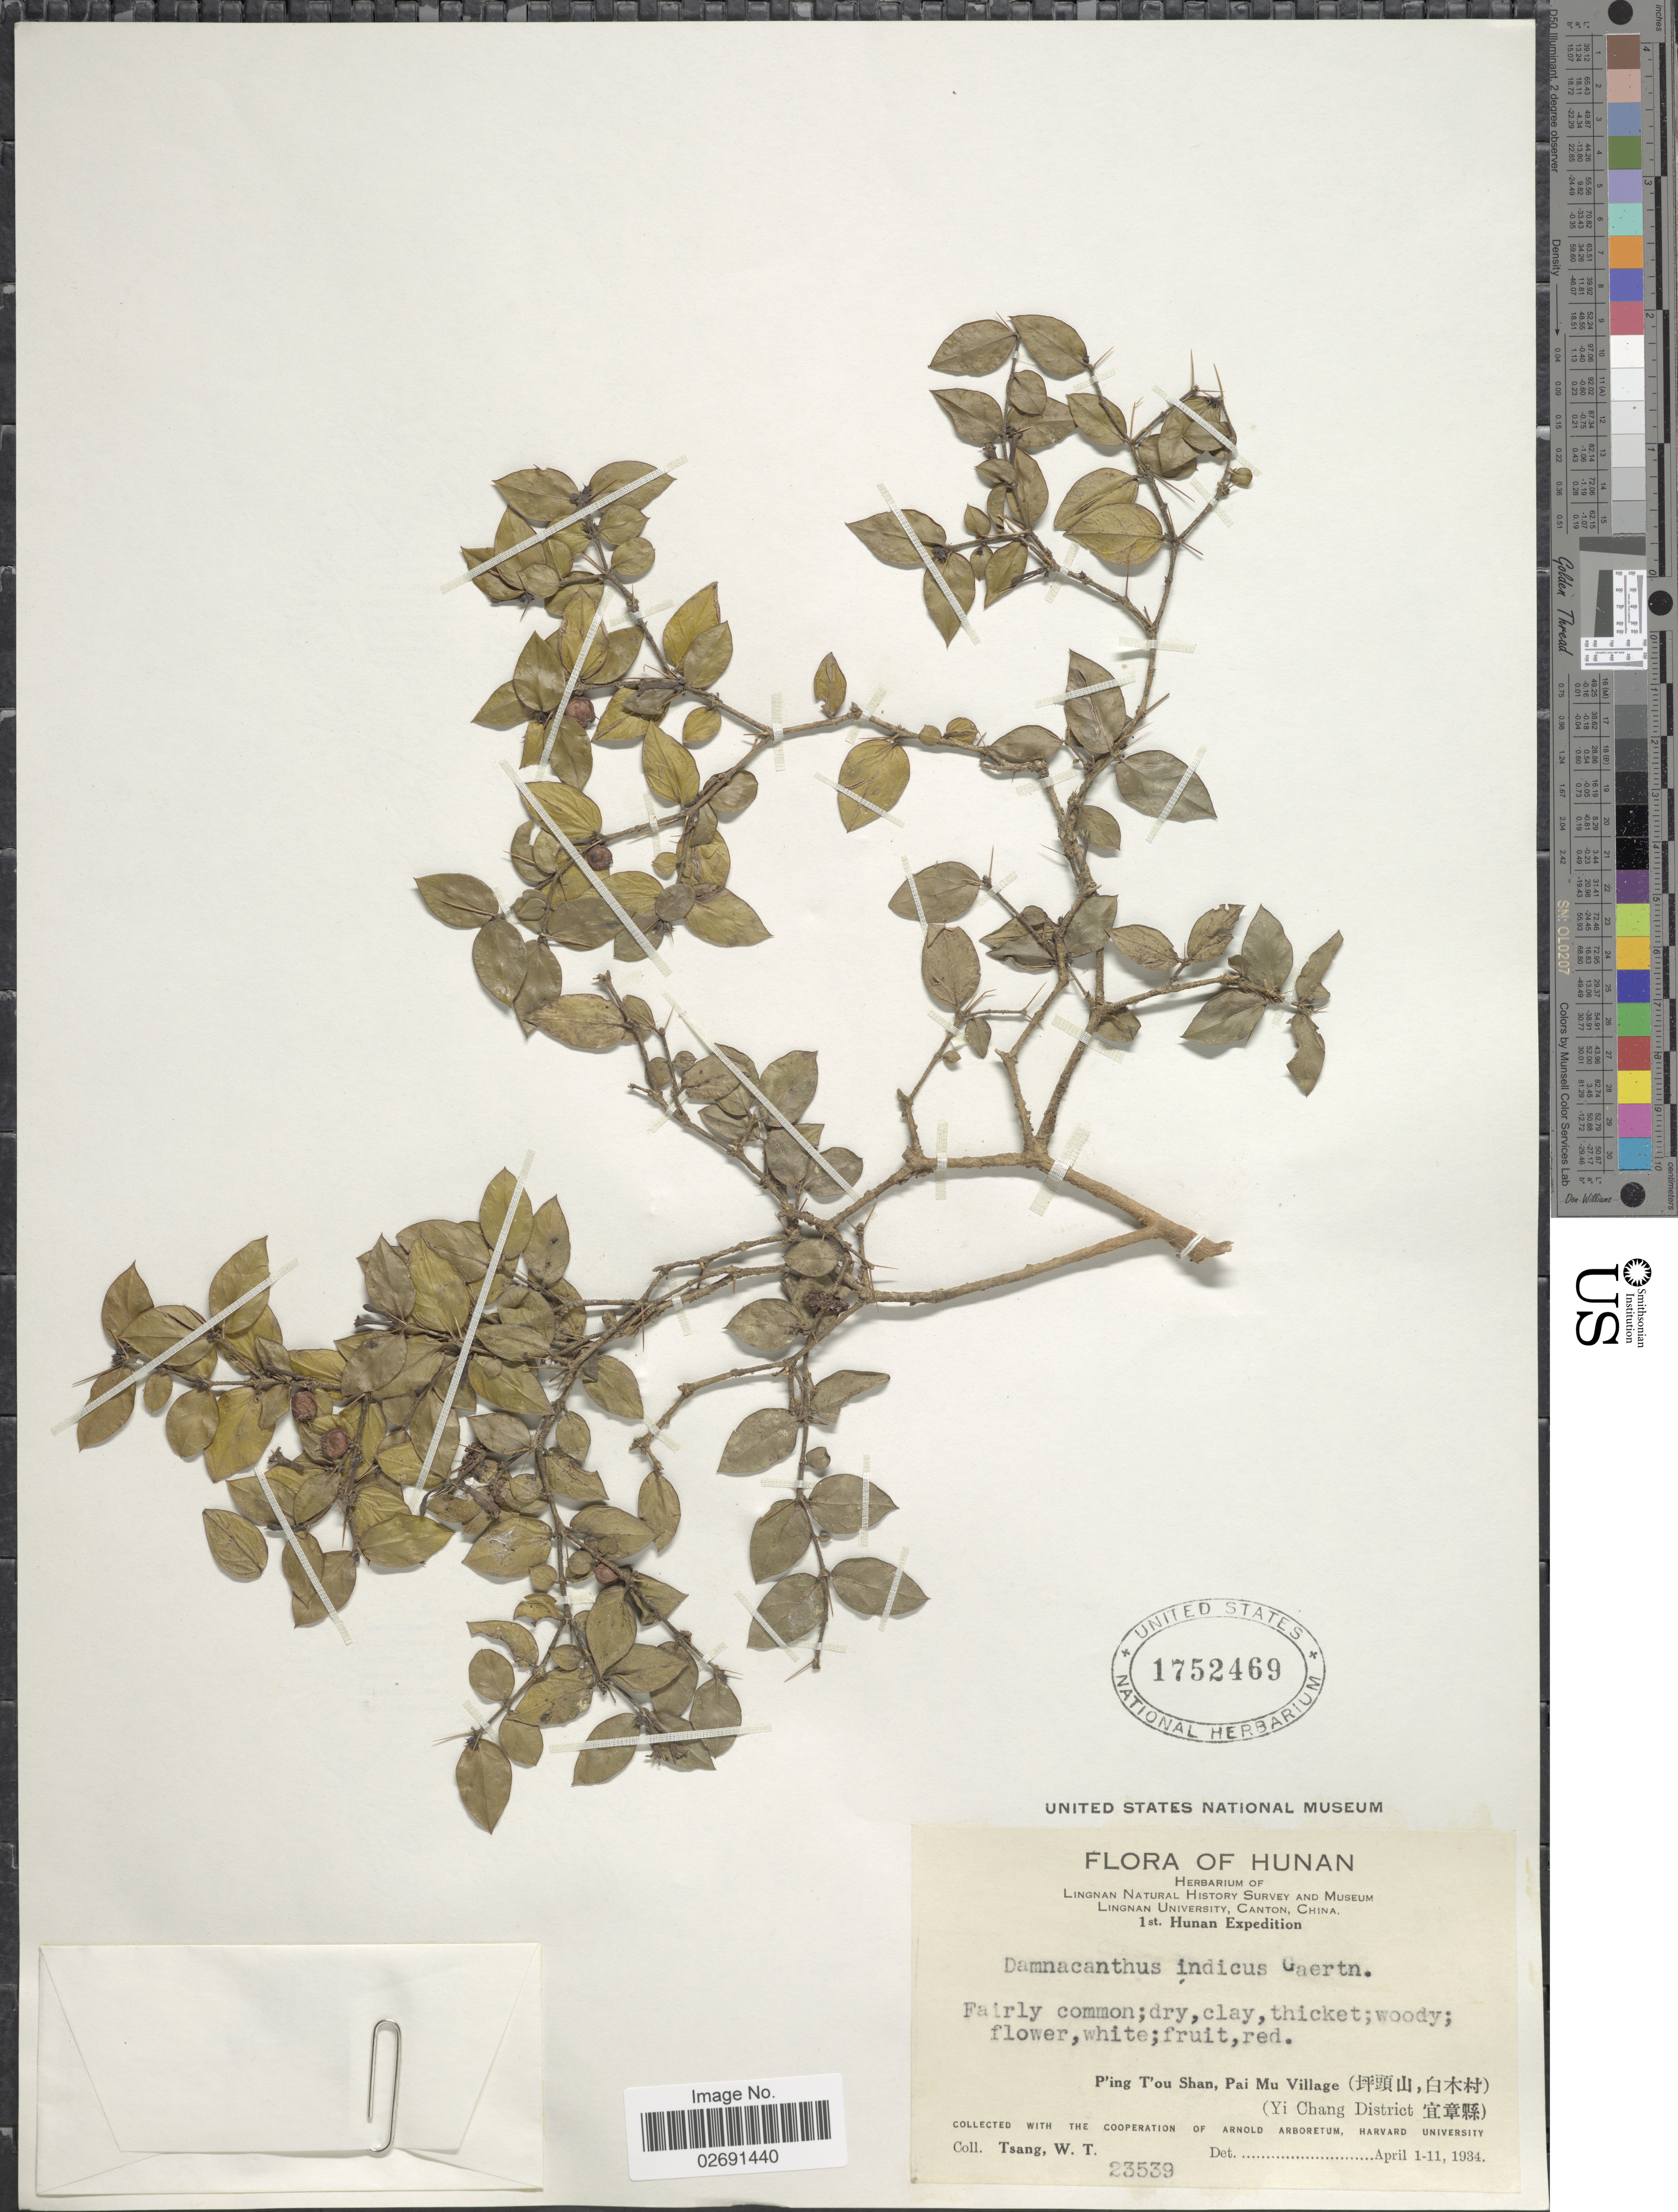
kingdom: Plantae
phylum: Tracheophyta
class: Magnoliopsida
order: Gentianales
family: Rubiaceae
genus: Damnacanthus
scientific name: Damnacanthus indicus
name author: L. f.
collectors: W. T. Tsang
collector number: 23539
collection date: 1934-04-01/1934-04-11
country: China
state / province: Hunan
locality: P'ing T'ou Shan, Pai Mu Villagem (Yi Chang District)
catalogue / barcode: US 1752469